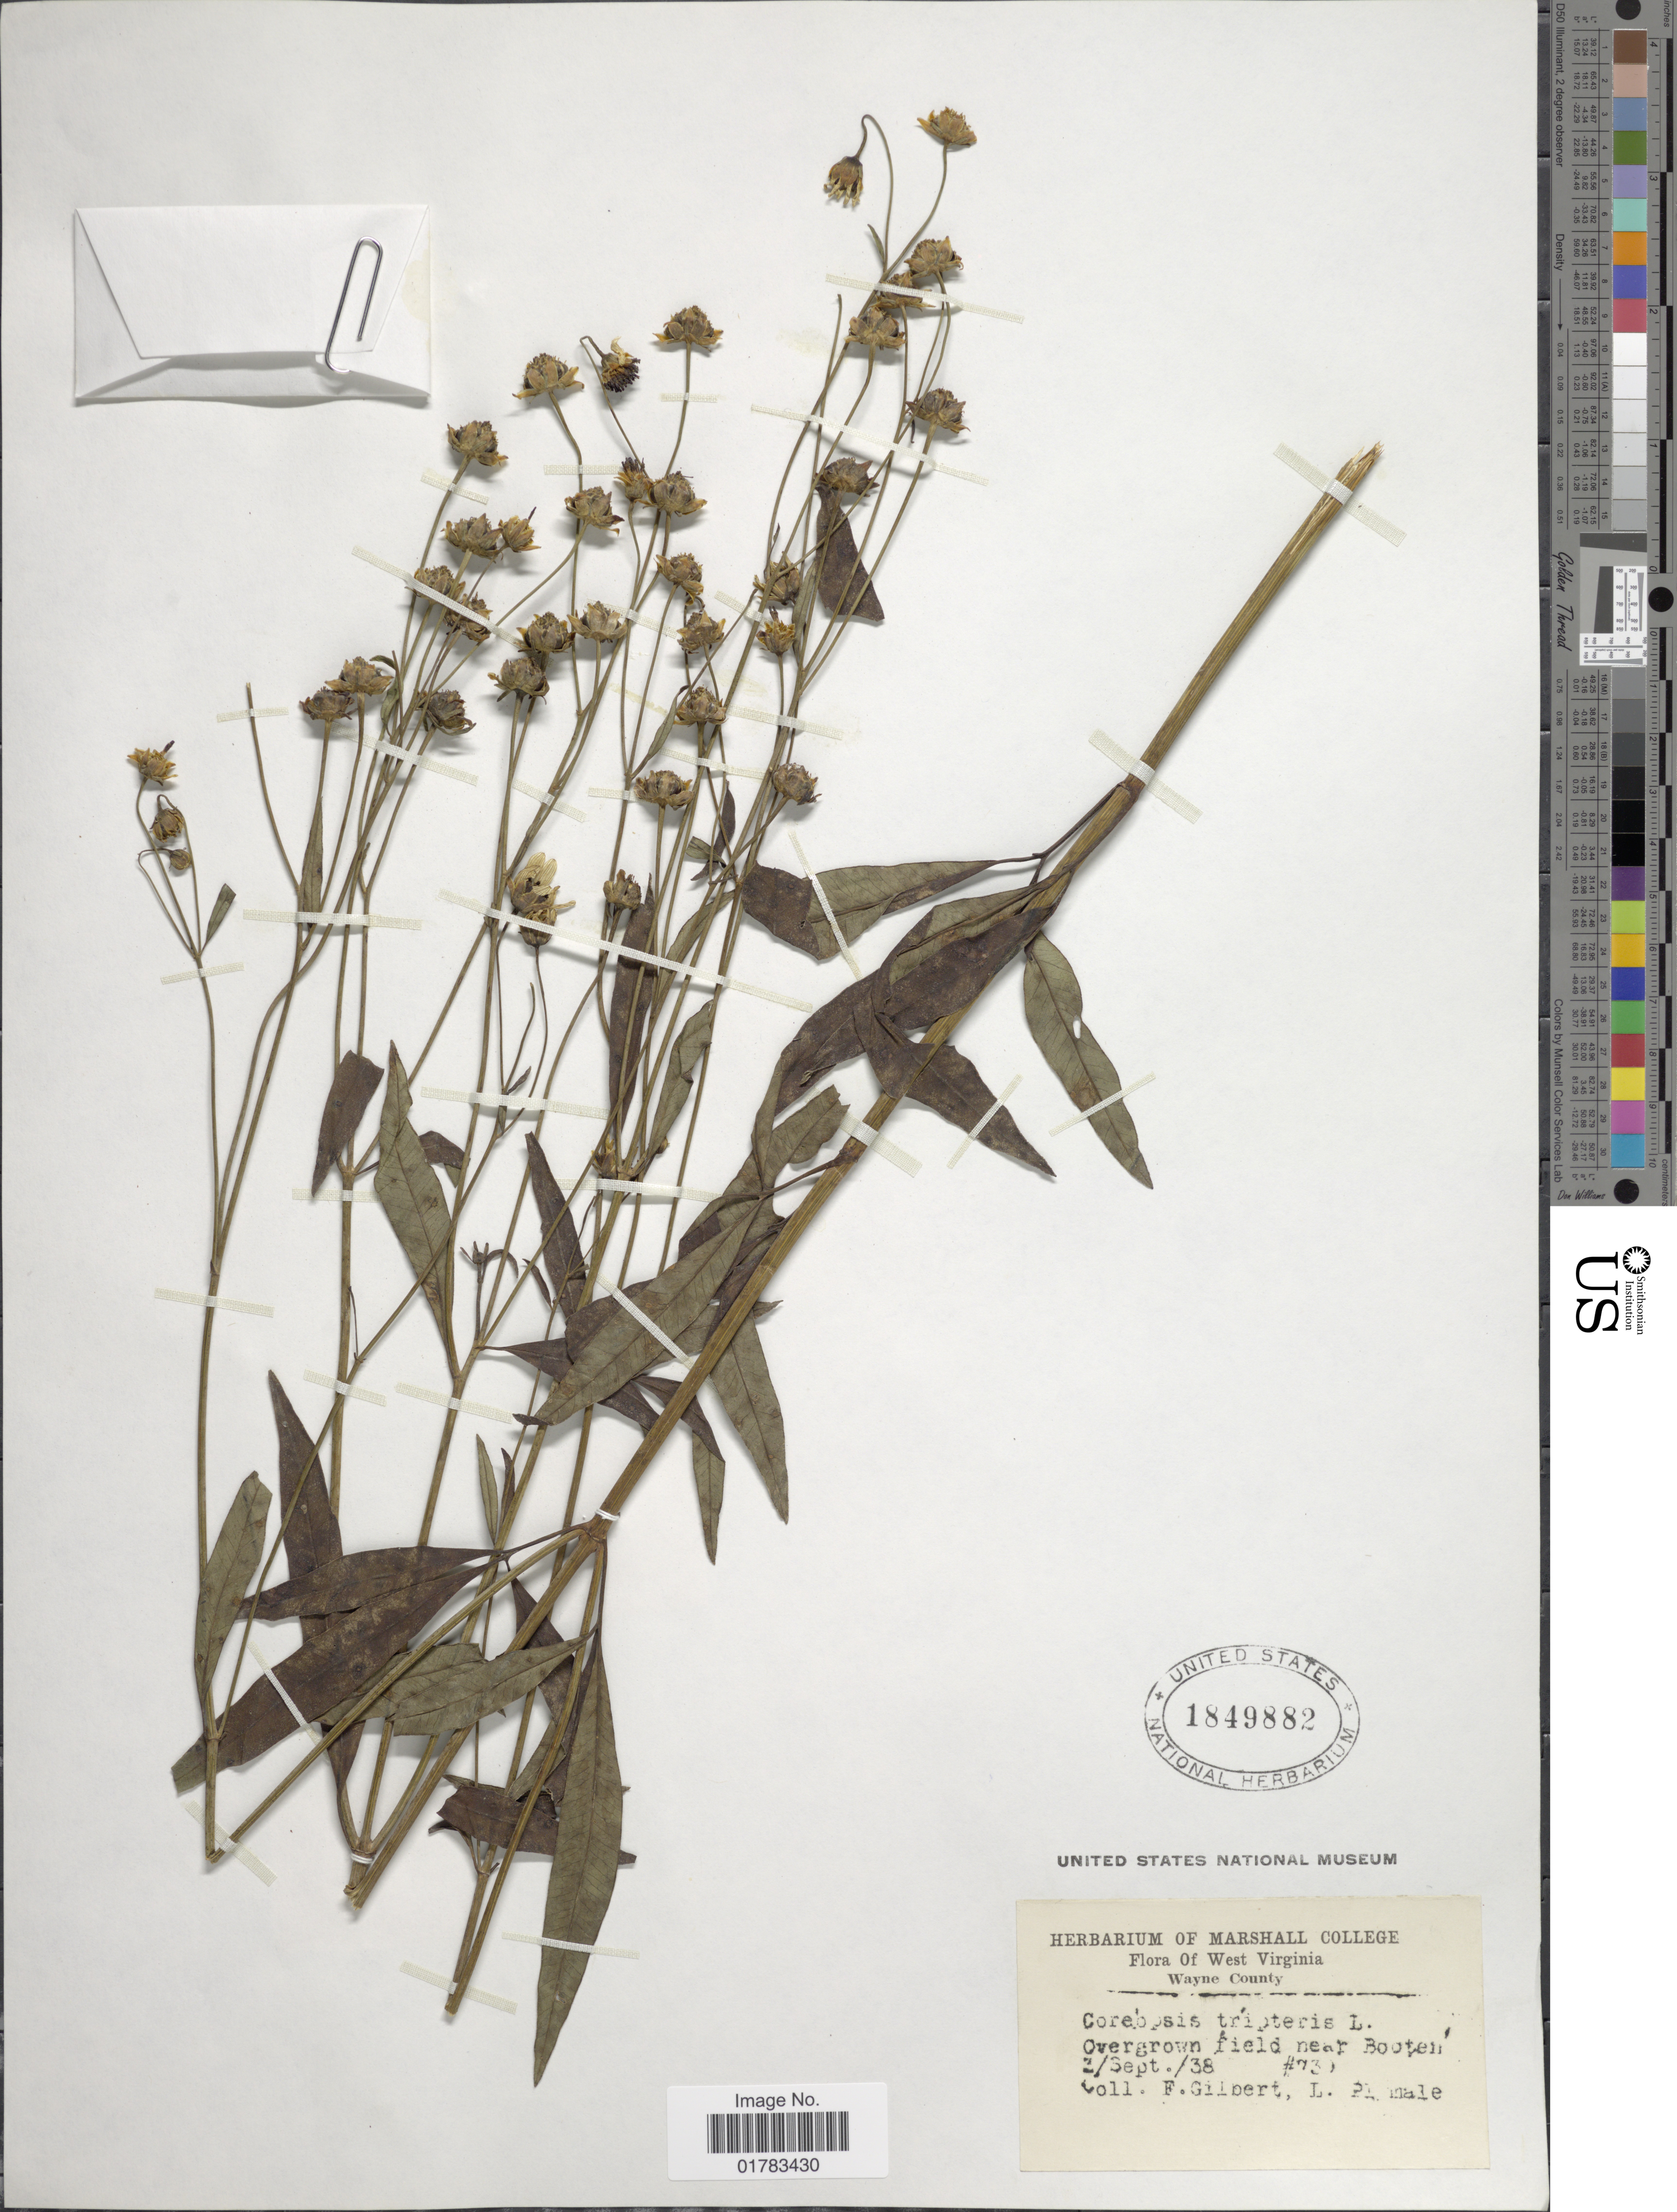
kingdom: Plantae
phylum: Tracheophyta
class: Magnoliopsida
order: Asterales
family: Asteraceae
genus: Coreopsis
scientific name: Coreopsis tripteris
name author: L.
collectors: F. A. Gilbert & L. Plymale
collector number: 731*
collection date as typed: Transcribed d/m/y: 3/9/38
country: United States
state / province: West Virginia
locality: overgrown field near Booten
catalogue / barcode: US 1849882